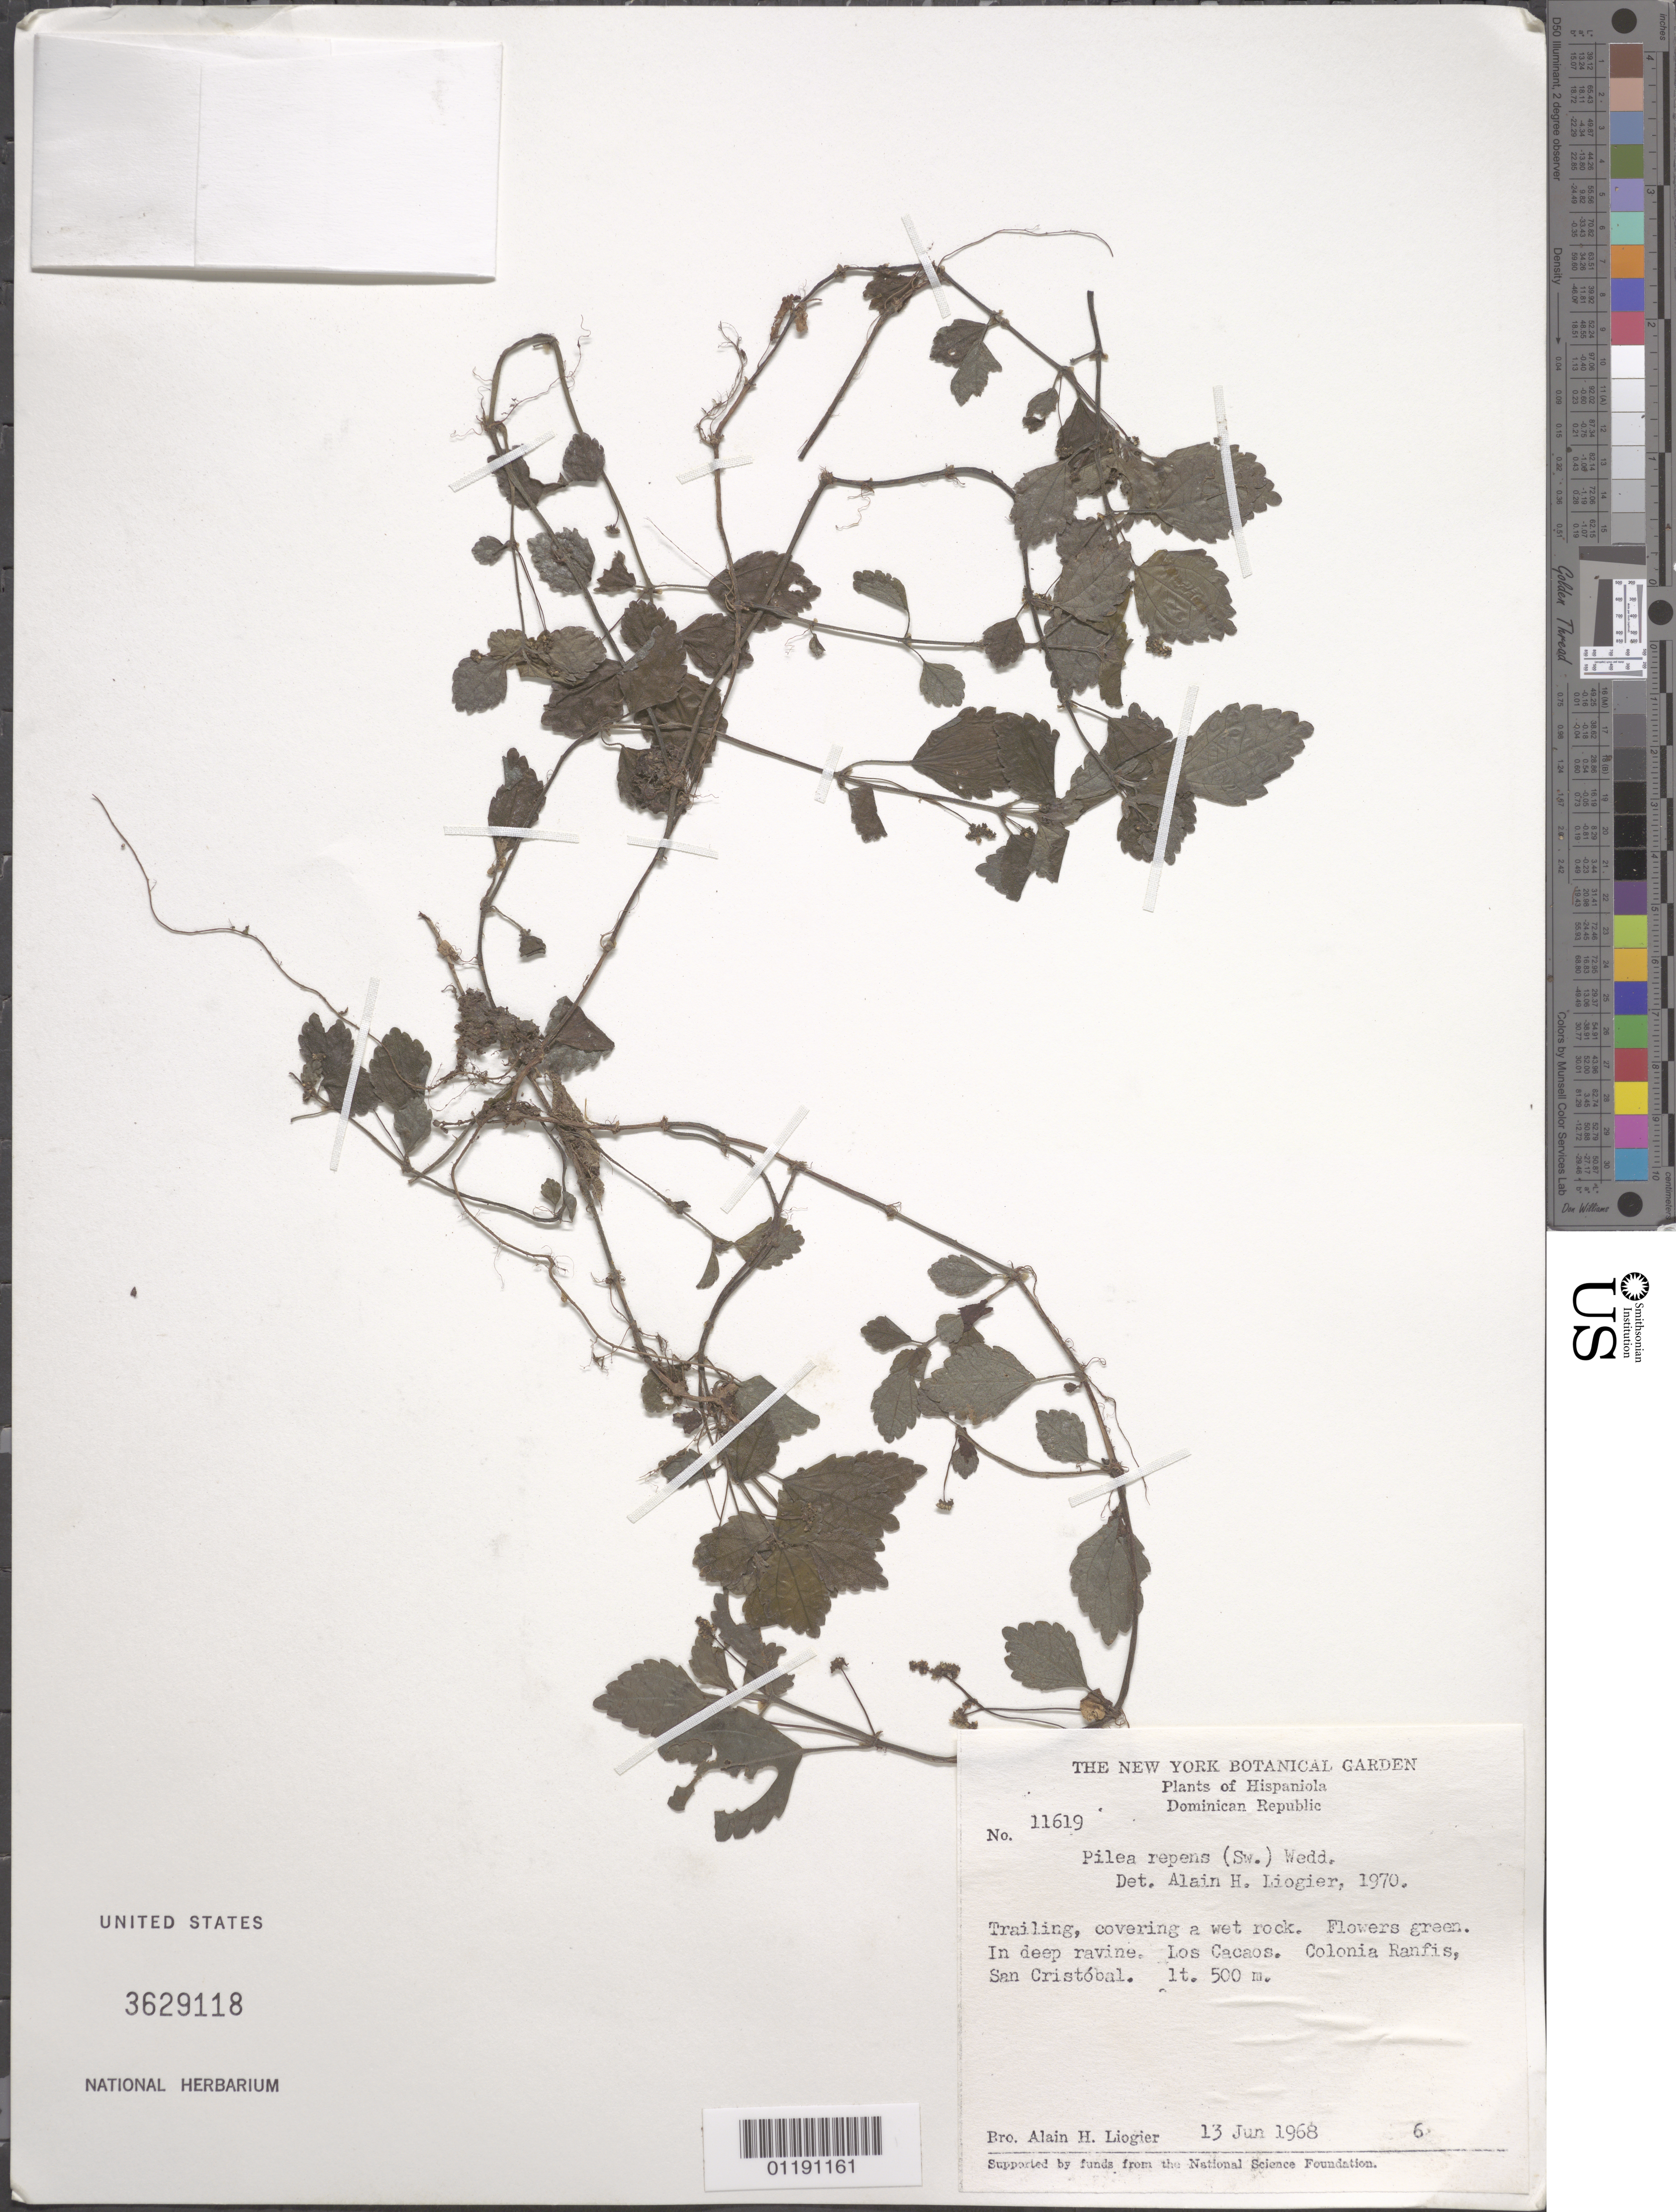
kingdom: Plantae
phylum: Tracheophyta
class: Magnoliopsida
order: Rosales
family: Urticaceae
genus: Pilea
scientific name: Pilea repens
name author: (Sw.) Wedd.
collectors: A. H. Liogier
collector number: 11619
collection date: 1968-06-13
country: Dominican Republic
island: Hispaniola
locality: Los Cacaos. Colonia Ranfis, San Cristóbal.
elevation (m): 500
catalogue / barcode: US 3629118